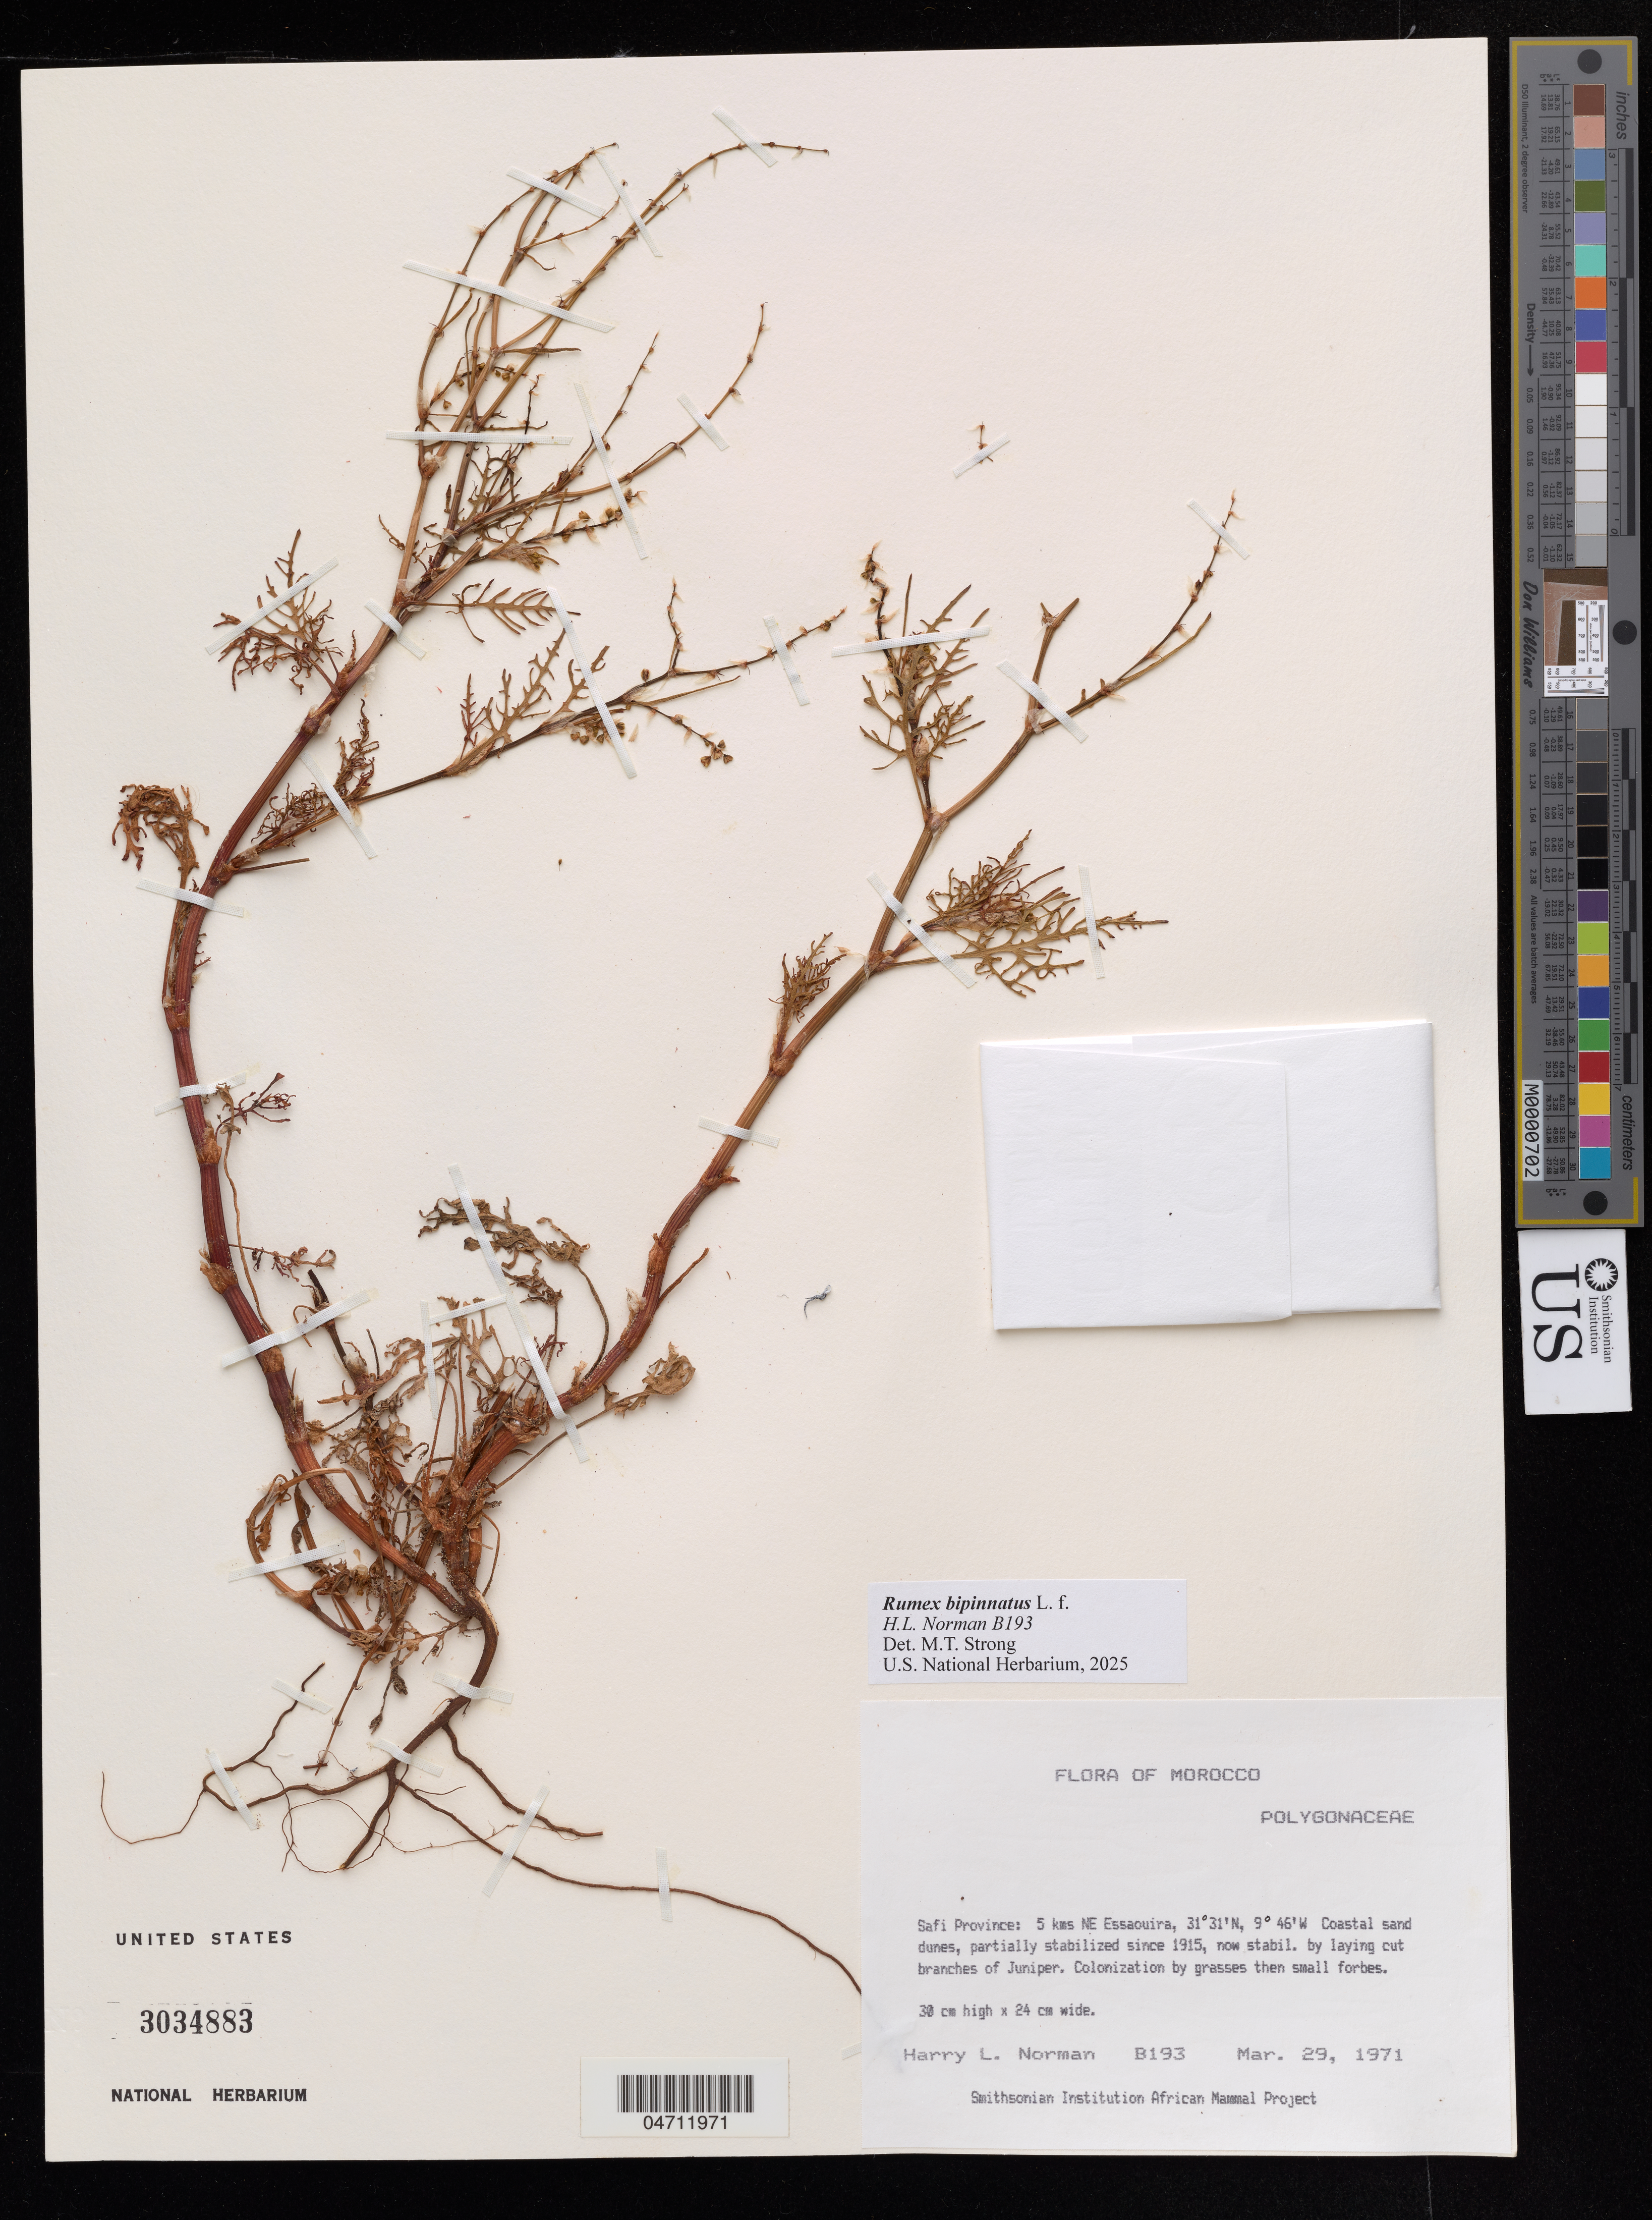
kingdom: Plantae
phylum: Tracheophyta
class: Magnoliopsida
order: Caryophyllales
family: Polygonaceae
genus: Rumex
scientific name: Rumex bipinnatus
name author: L. f.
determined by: Strong, M. T., (US), Smithsonian Institution - National Museum of Natural History (UNITED STATES)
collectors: Norman, H.L.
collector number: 8193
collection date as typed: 29 Mar 1971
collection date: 1971-03-29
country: Morocco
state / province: Safi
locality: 5 km NE Essaouira.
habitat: Coastal sand duns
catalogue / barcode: US 3034883